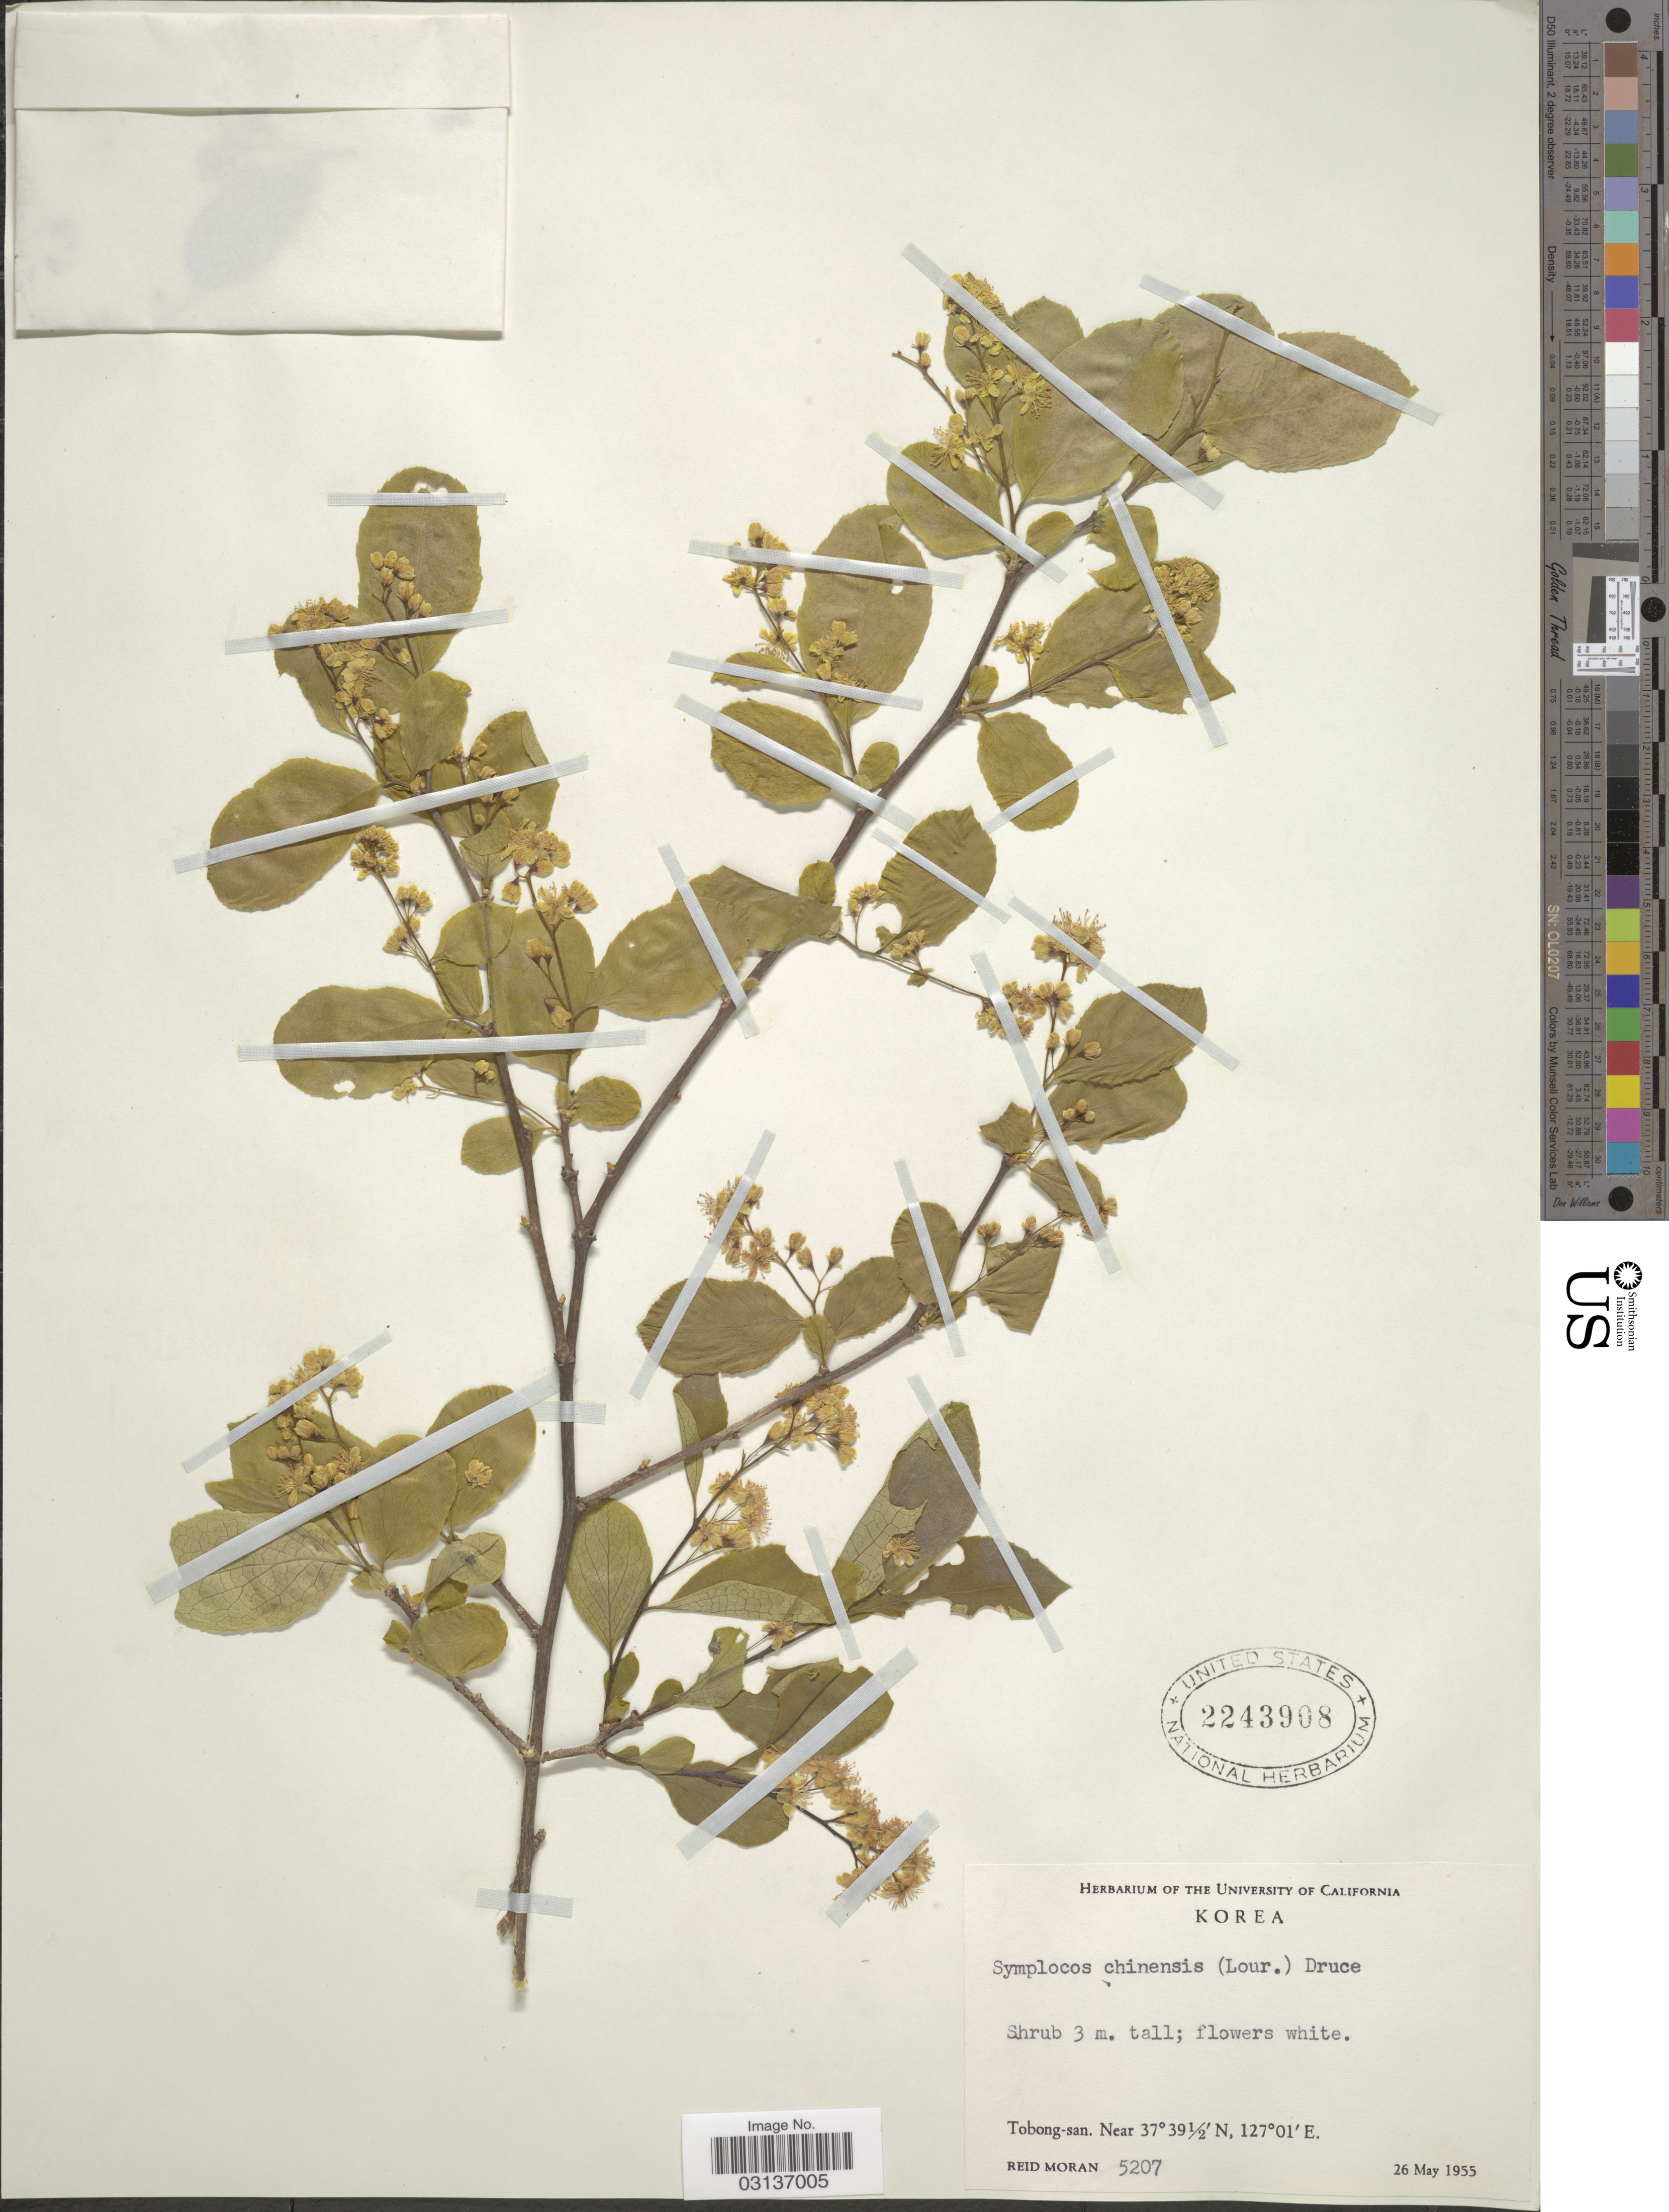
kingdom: Plantae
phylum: Tracheophyta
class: Magnoliopsida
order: Ericales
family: Symplocaceae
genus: Symplocos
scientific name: Symplocos paniculata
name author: Miq.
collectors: R. Moran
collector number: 5207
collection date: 1955-05-26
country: South Korea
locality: Tobong-san.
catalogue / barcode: US 2243908